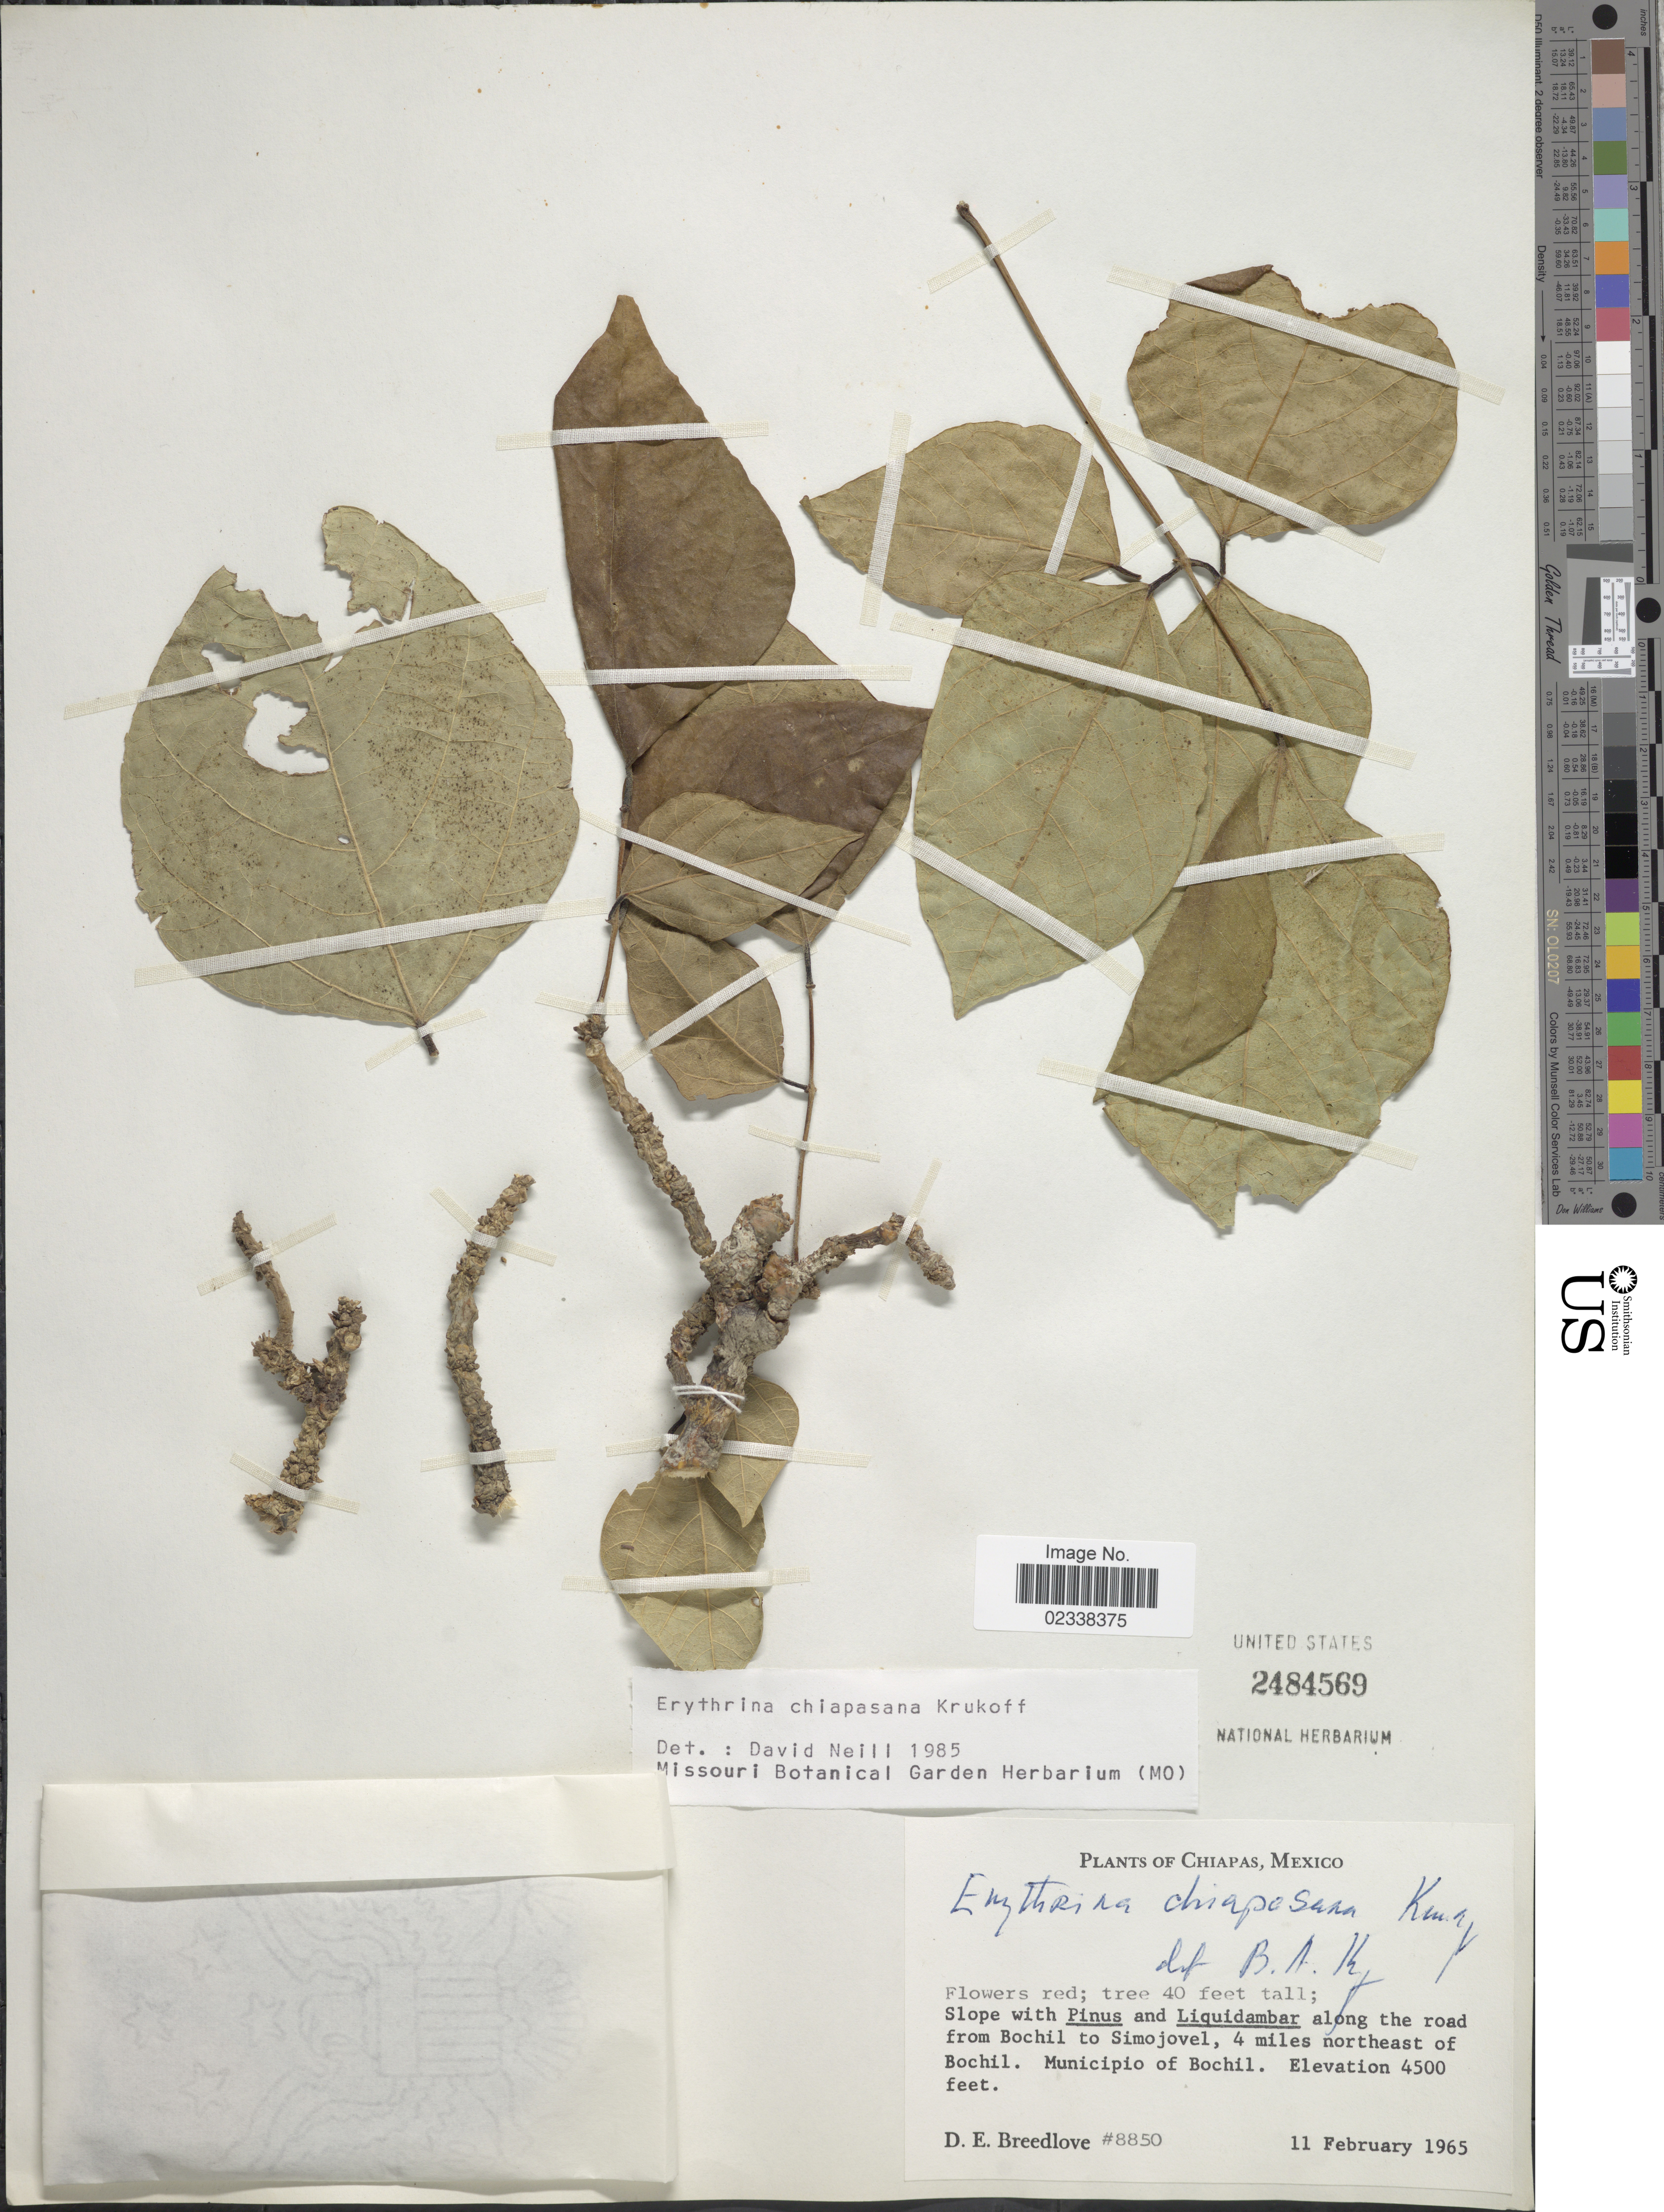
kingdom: Plantae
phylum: Tracheophyta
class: Magnoliopsida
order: Fabales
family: Fabaceae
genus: Erythrina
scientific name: Erythrina chiapasana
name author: Krukoff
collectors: D. E. Breedlove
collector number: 8850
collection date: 1965-02-11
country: Mexico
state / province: Chiapas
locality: Along the road from Bochil to Simojovel, 4 miles northeast of Bochil. Municipio of Bochil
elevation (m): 1372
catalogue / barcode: US 2484569